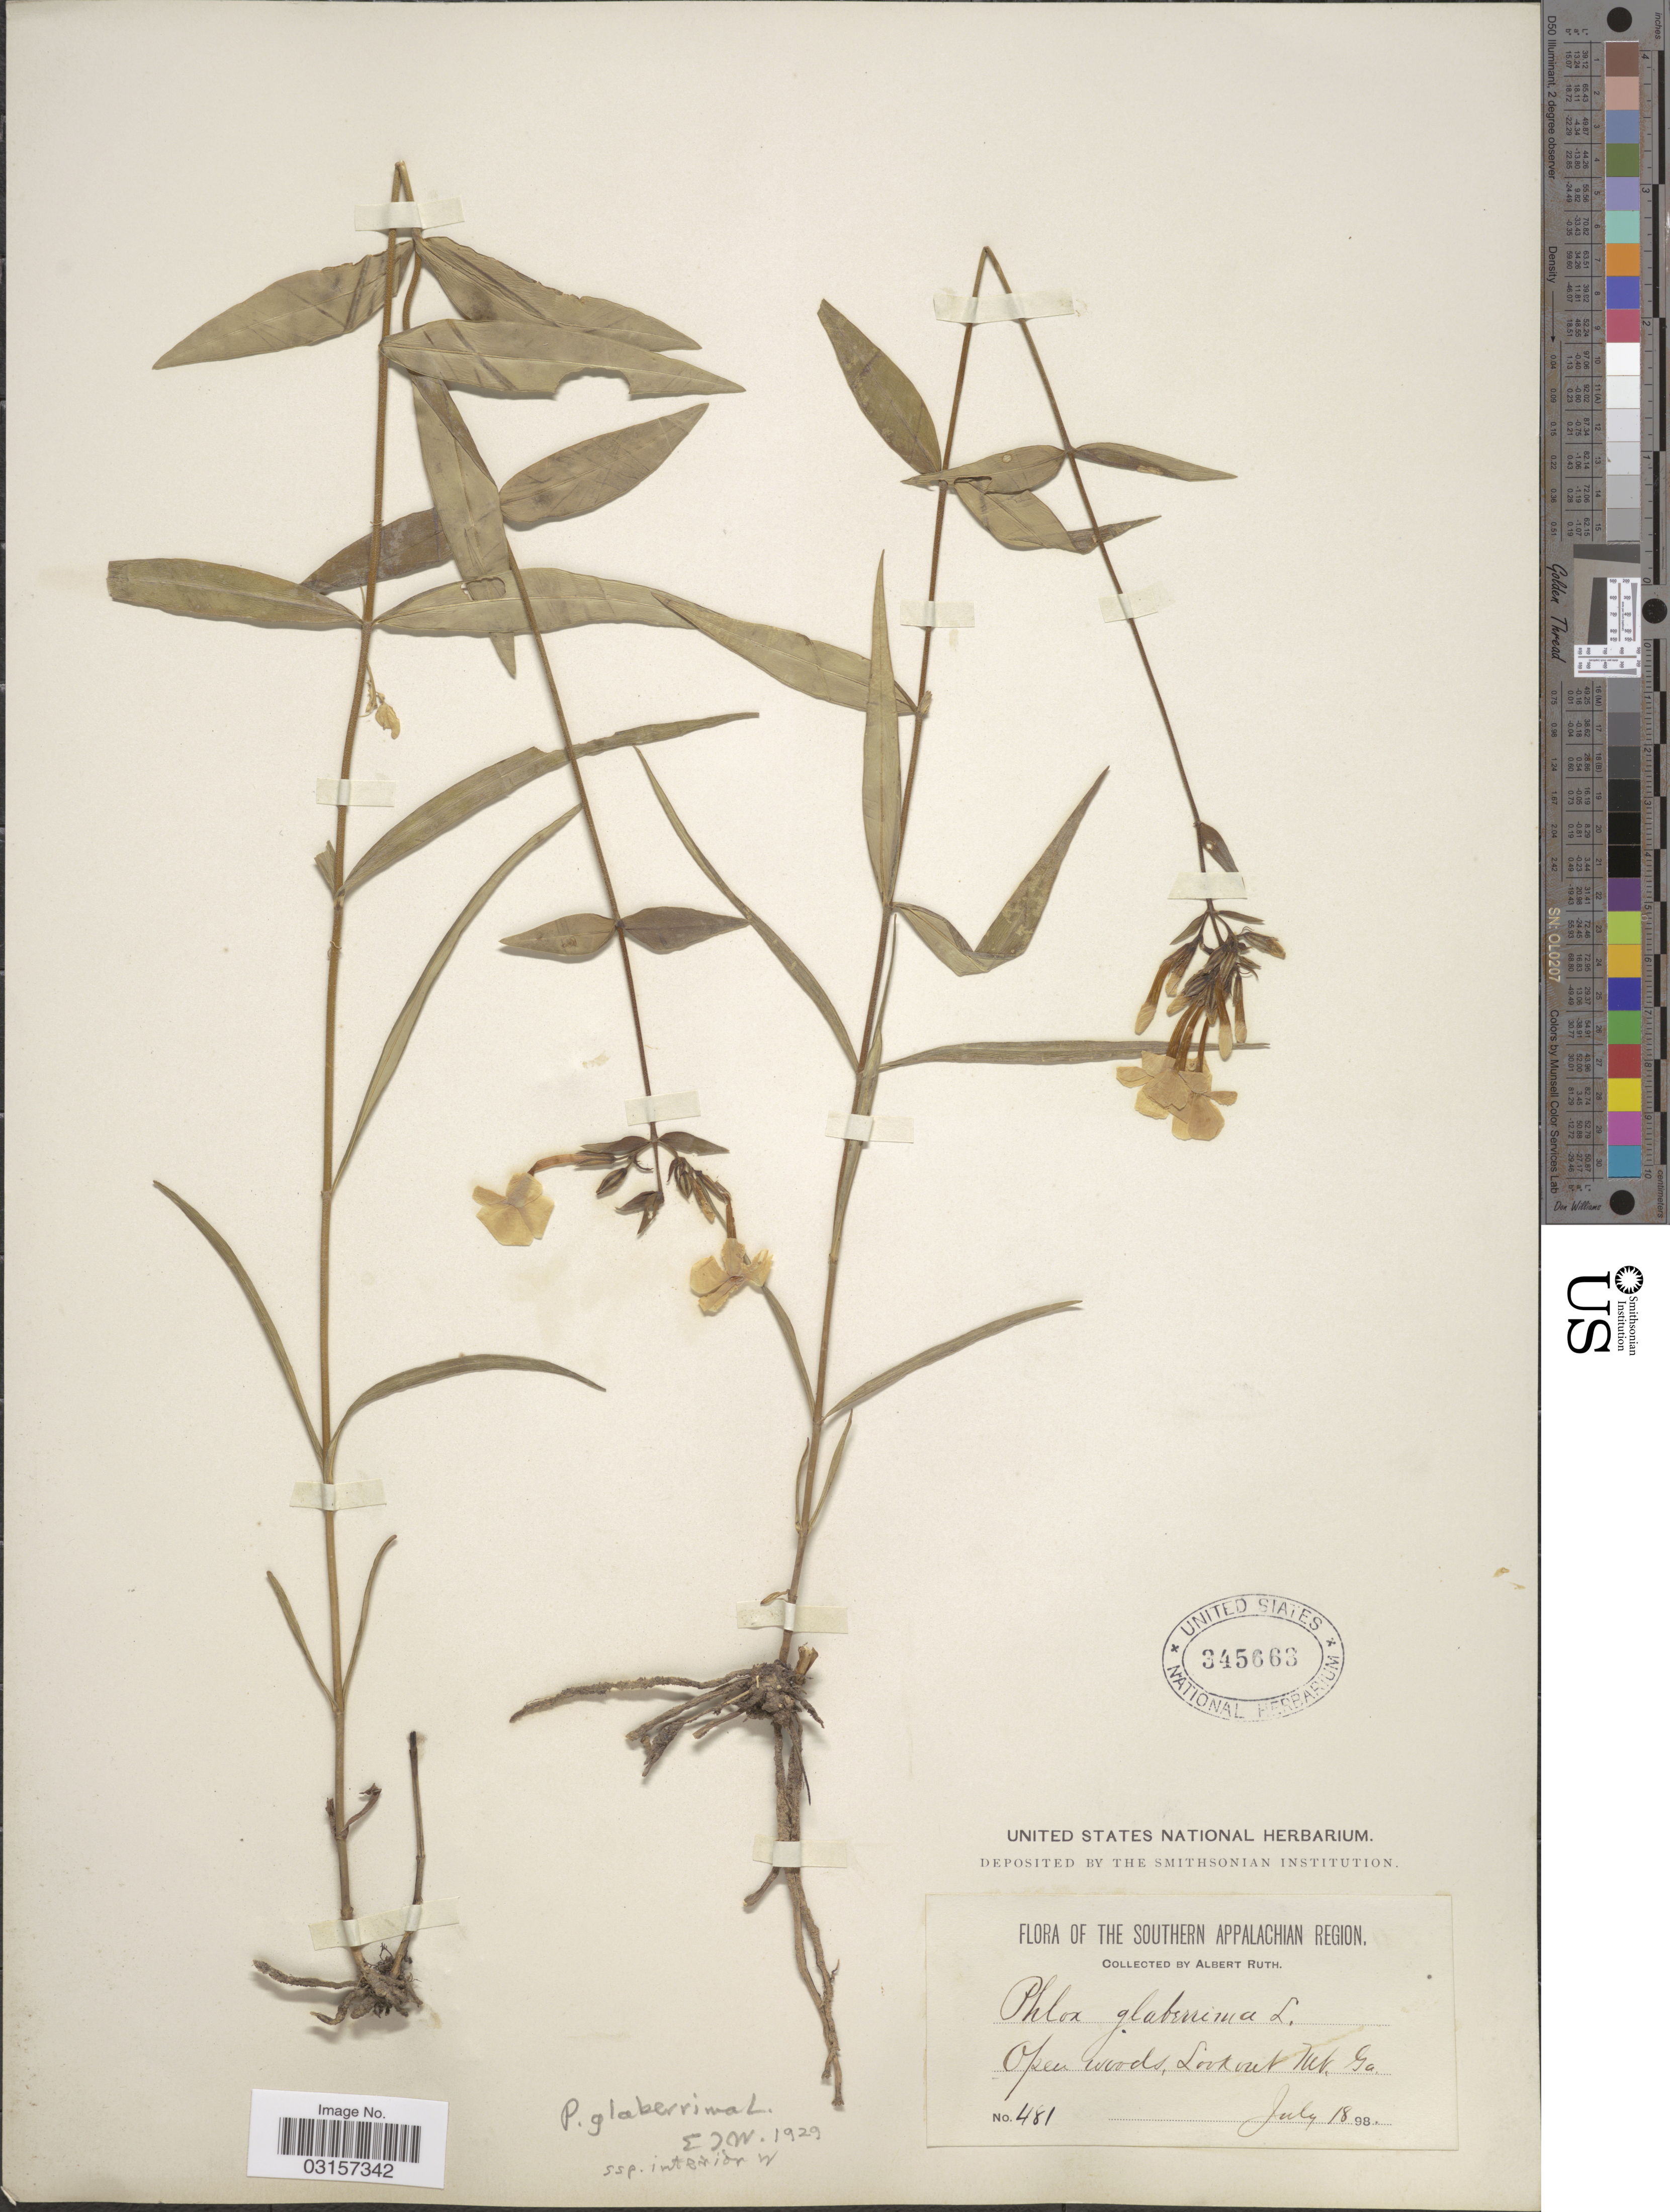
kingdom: Plantae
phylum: Tracheophyta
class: Magnoliopsida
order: Ericales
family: Polemoniaceae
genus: Phlox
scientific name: Phlox glaberrima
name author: L.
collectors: A. Ruth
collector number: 481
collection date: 1898-07-18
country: United States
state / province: Georgia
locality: The Southern Appalachian Region. Open woods, Lookout Mt.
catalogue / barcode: US 345663